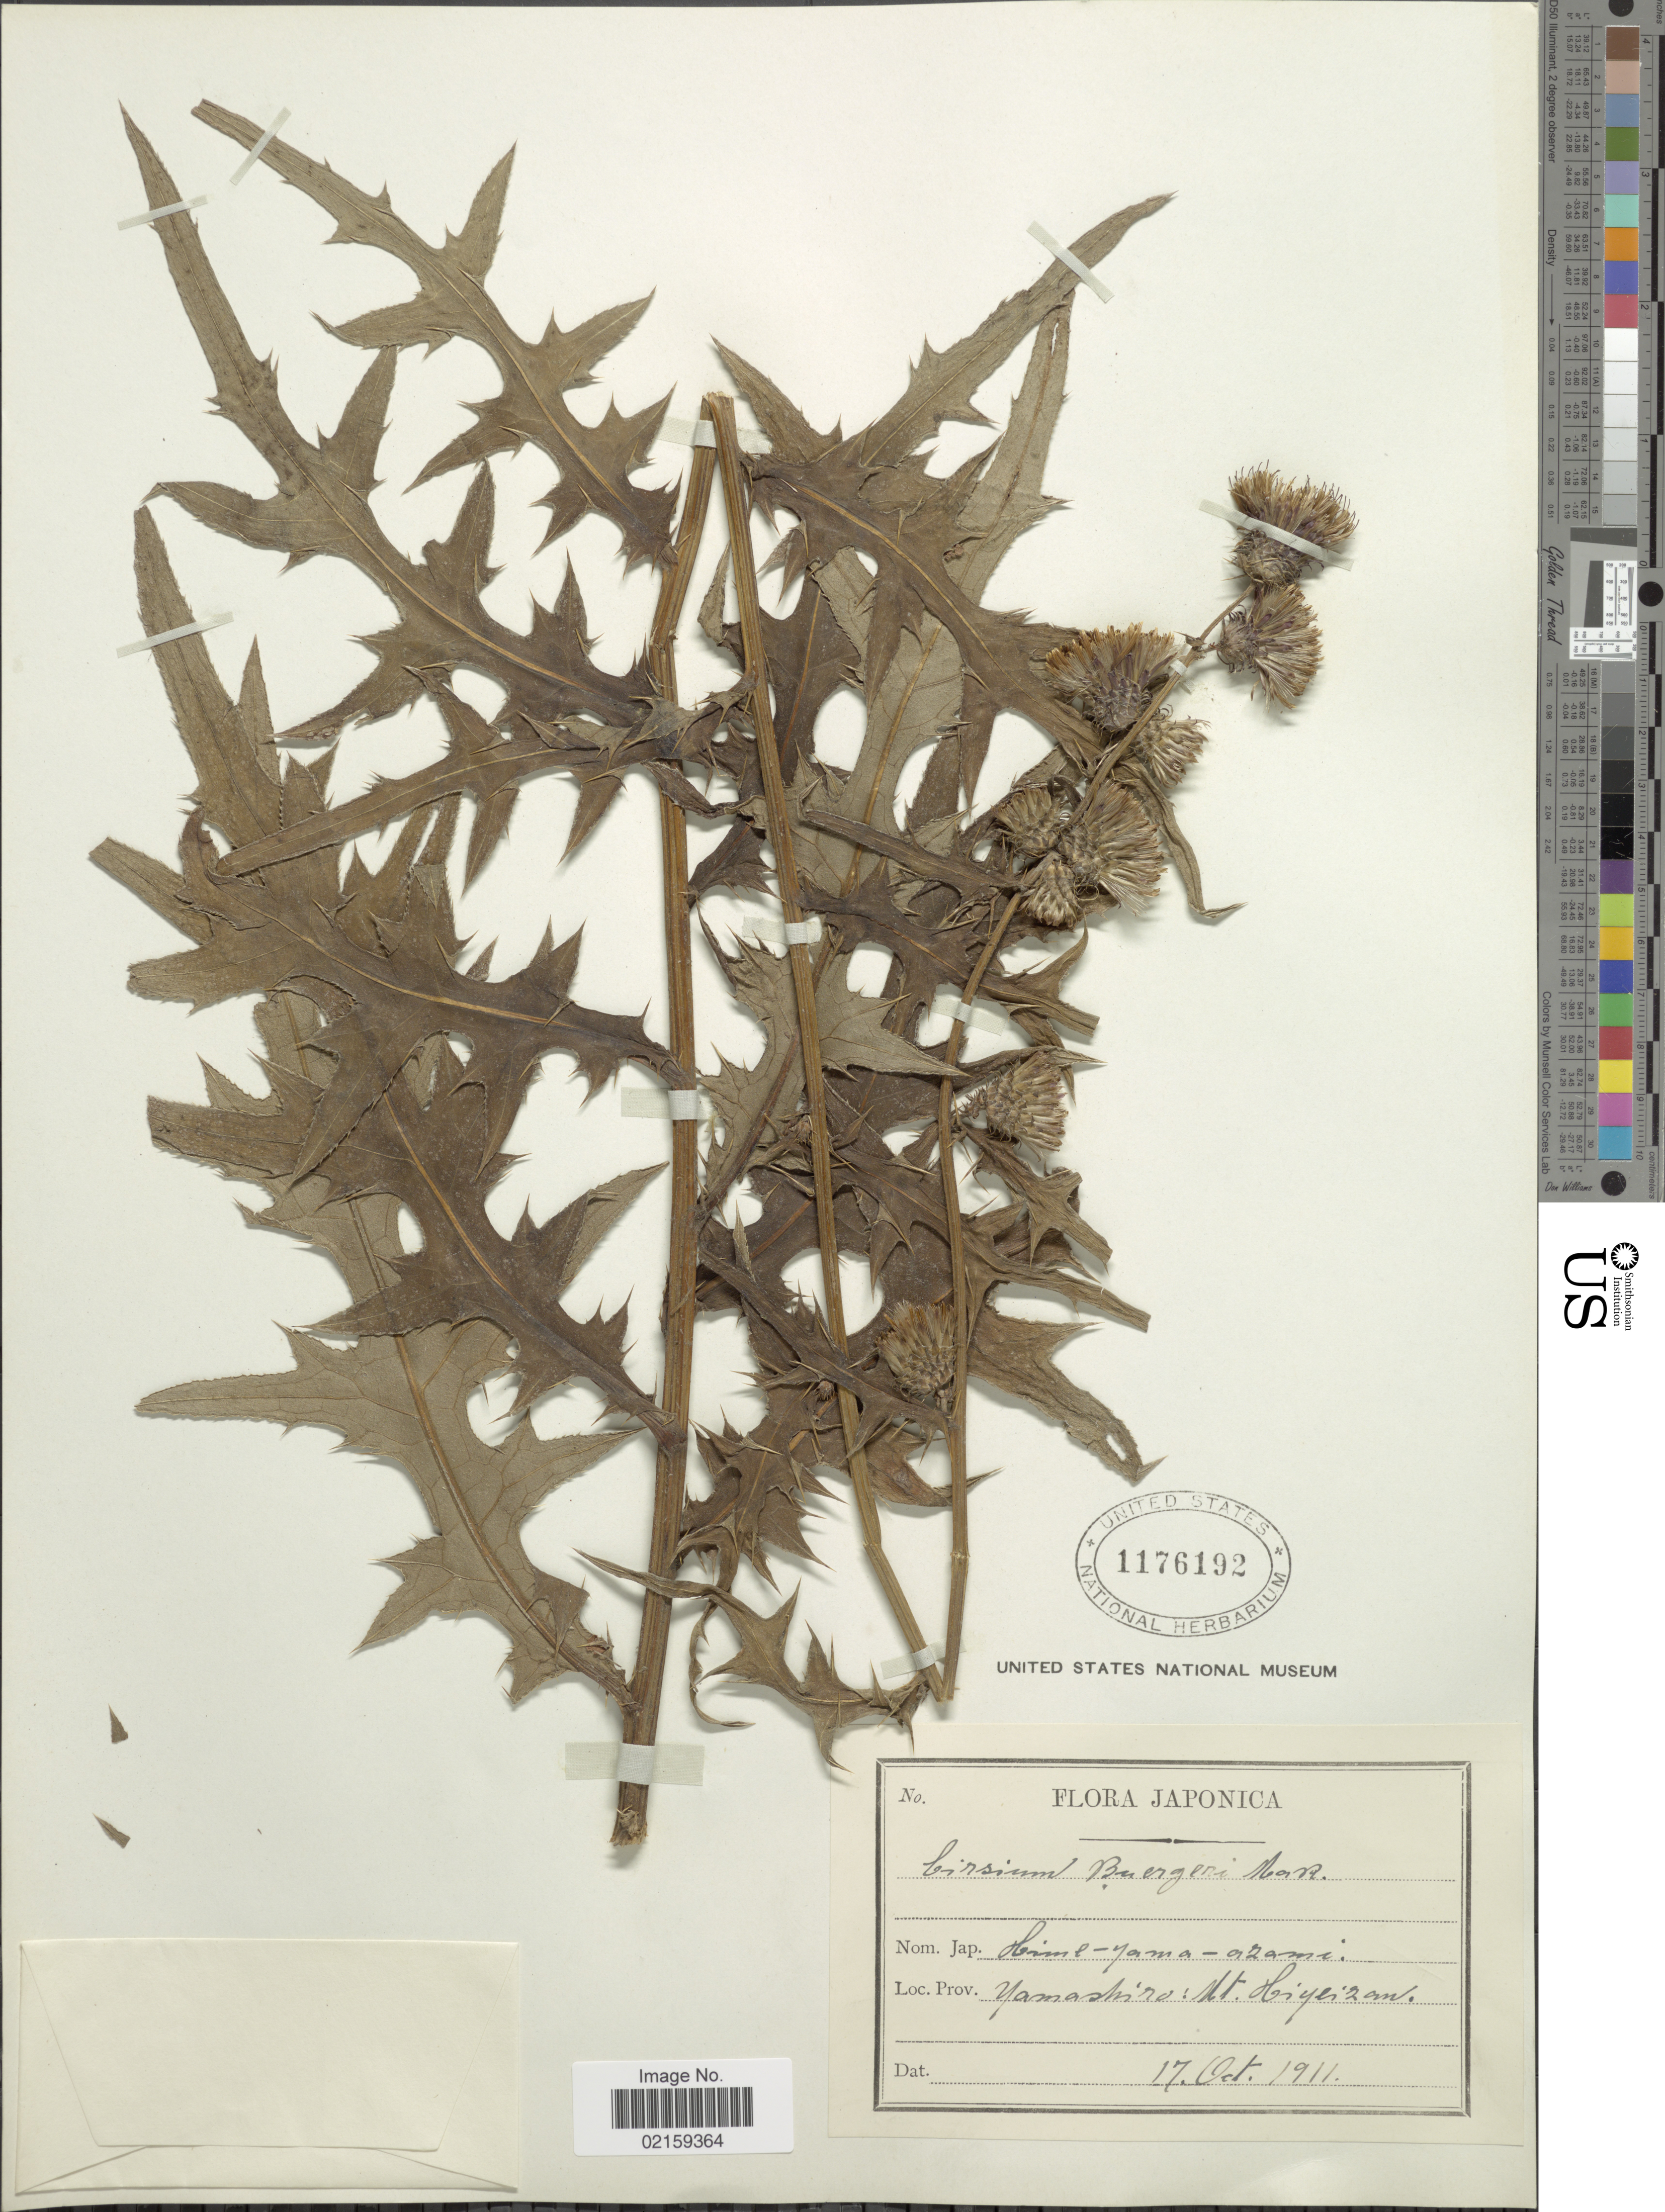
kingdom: Plantae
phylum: Tracheophyta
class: Magnoliopsida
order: Asterales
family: Asteraceae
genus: Cirsium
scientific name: Cirsium buergeri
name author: Miq.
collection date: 1911-10-17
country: Japan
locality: Yamashiro: Mt. Hieizan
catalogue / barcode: US 1176192